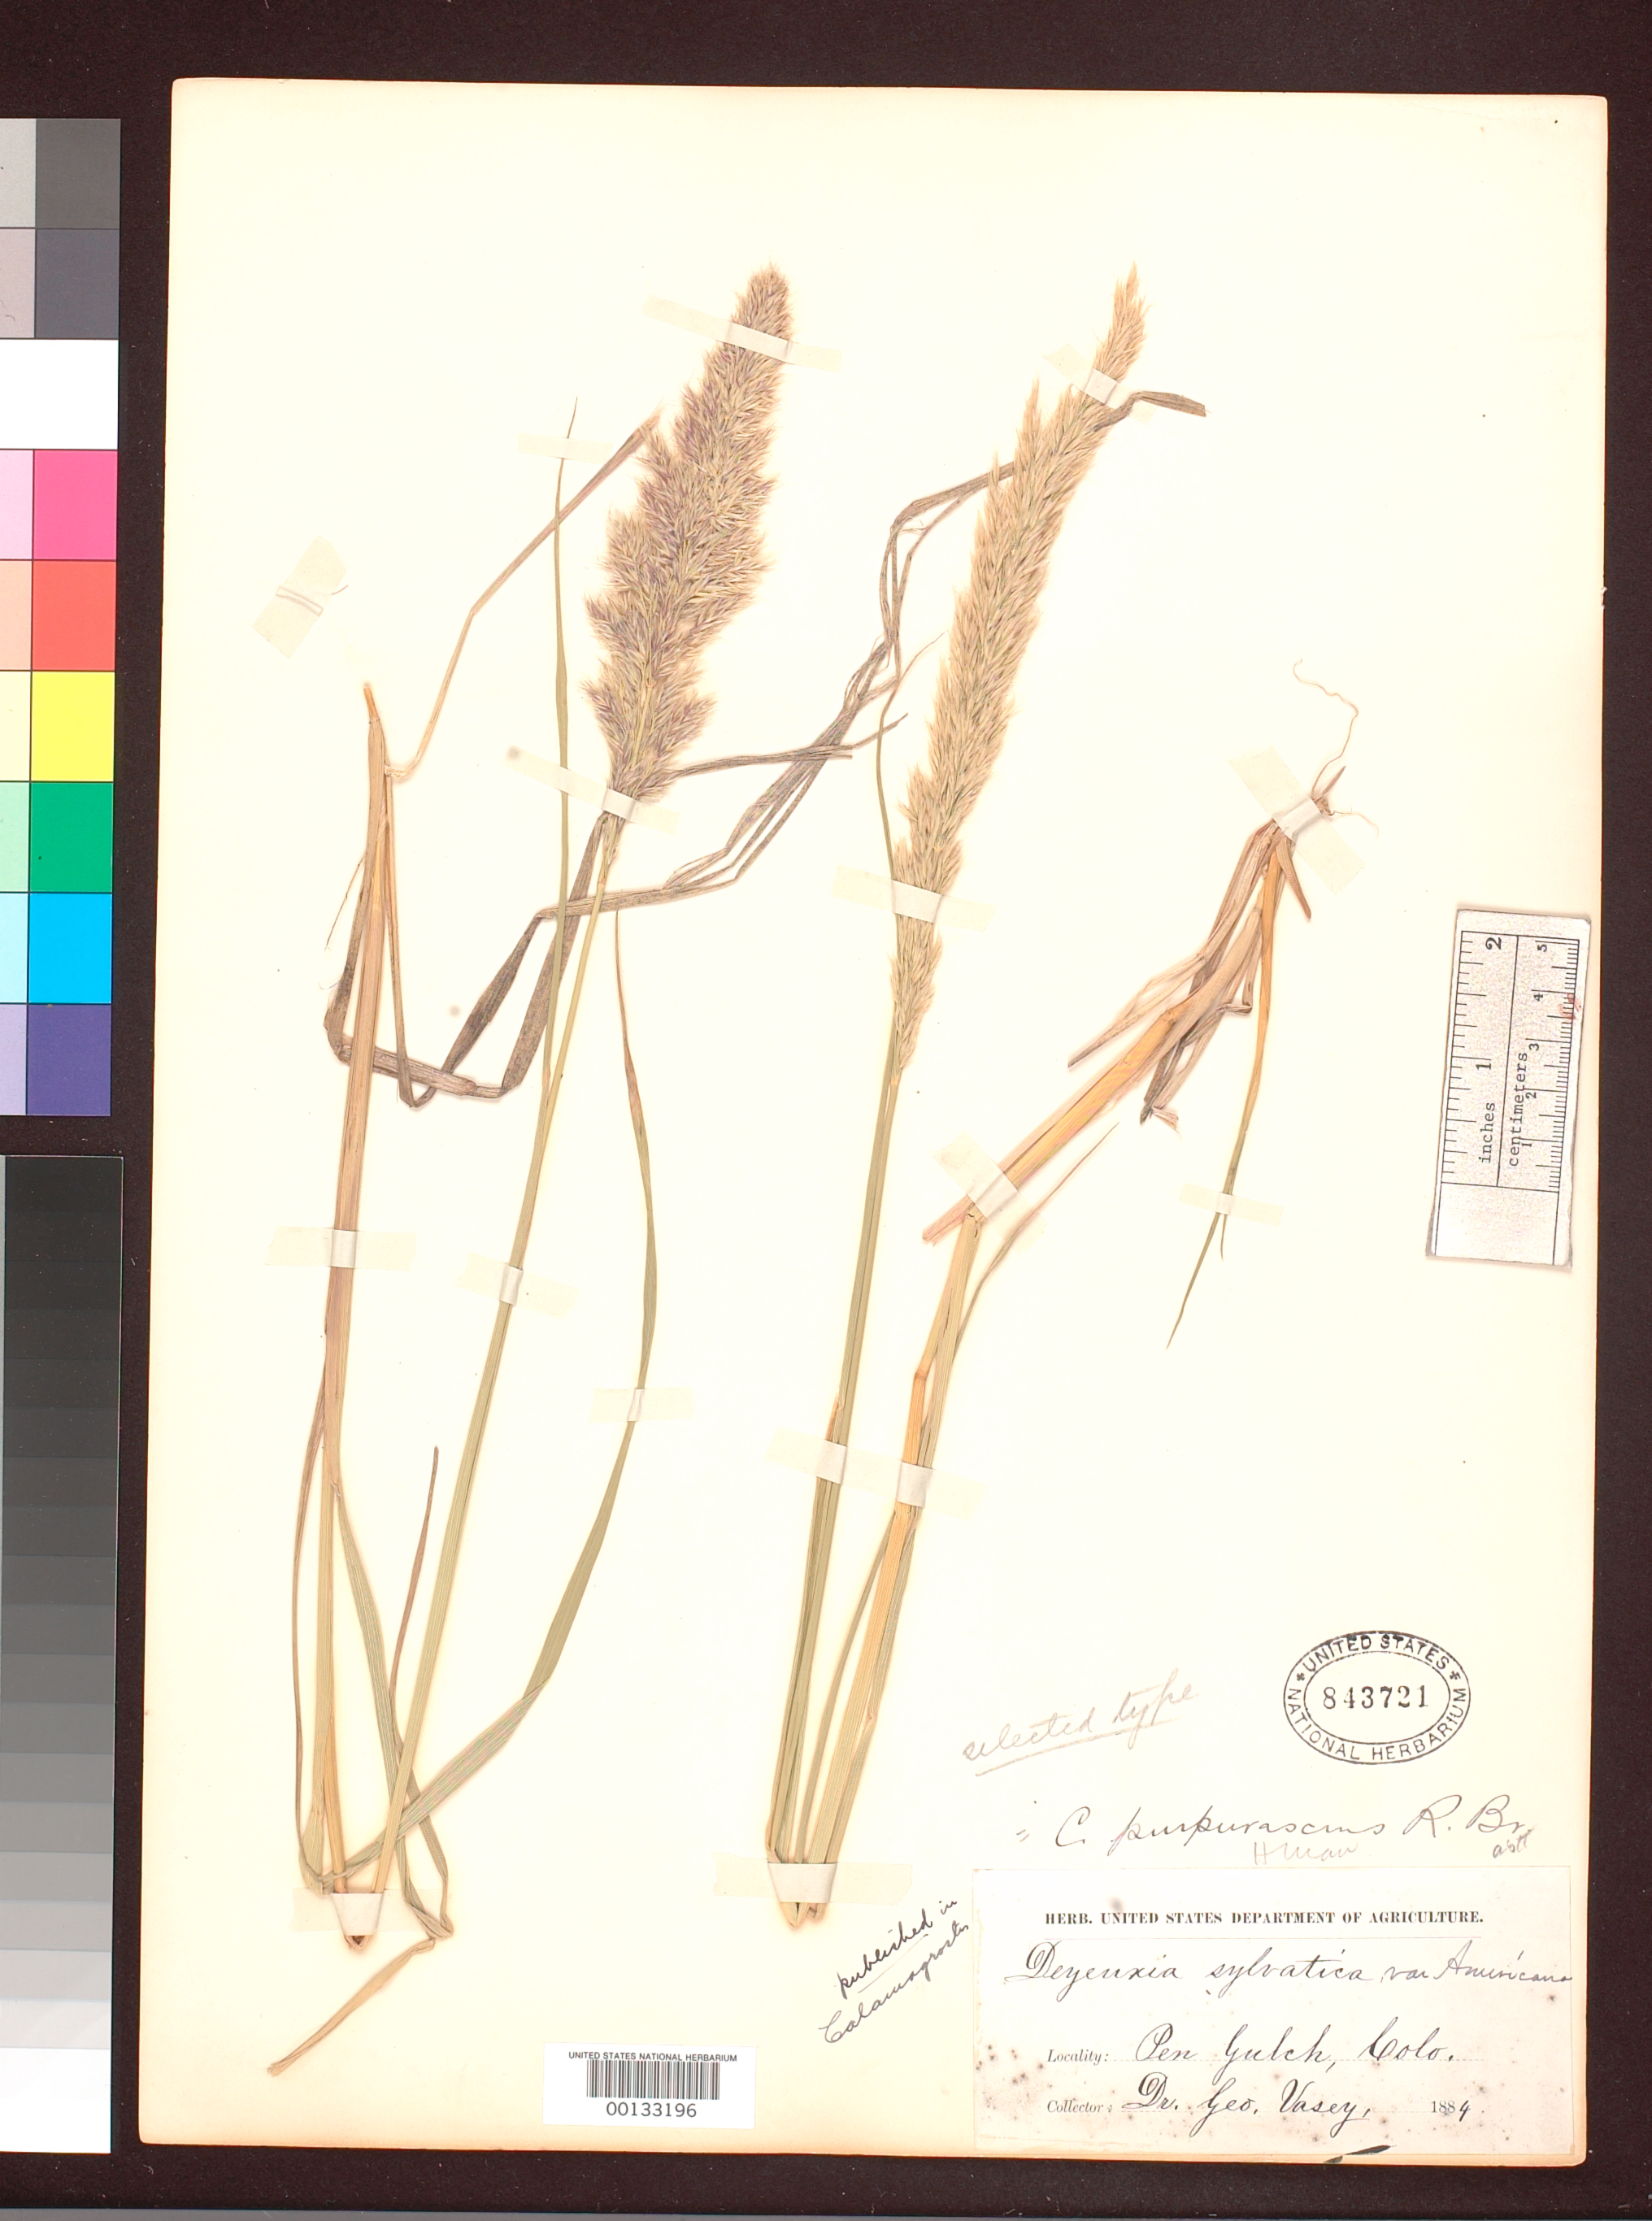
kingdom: Plantae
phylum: Tracheophyta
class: Liliopsida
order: Poales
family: Poaceae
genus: Calamagrostis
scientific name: Calamagrostis sylvatica var. americana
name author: Vasey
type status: Lectotype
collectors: G. R. Vasey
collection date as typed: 1884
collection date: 1884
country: United States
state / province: Colorado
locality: Pen Gulch.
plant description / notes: Protologue does not cite any collections; this sheet annotated as "selected type" and cited as type by Chase.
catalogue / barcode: US 843721